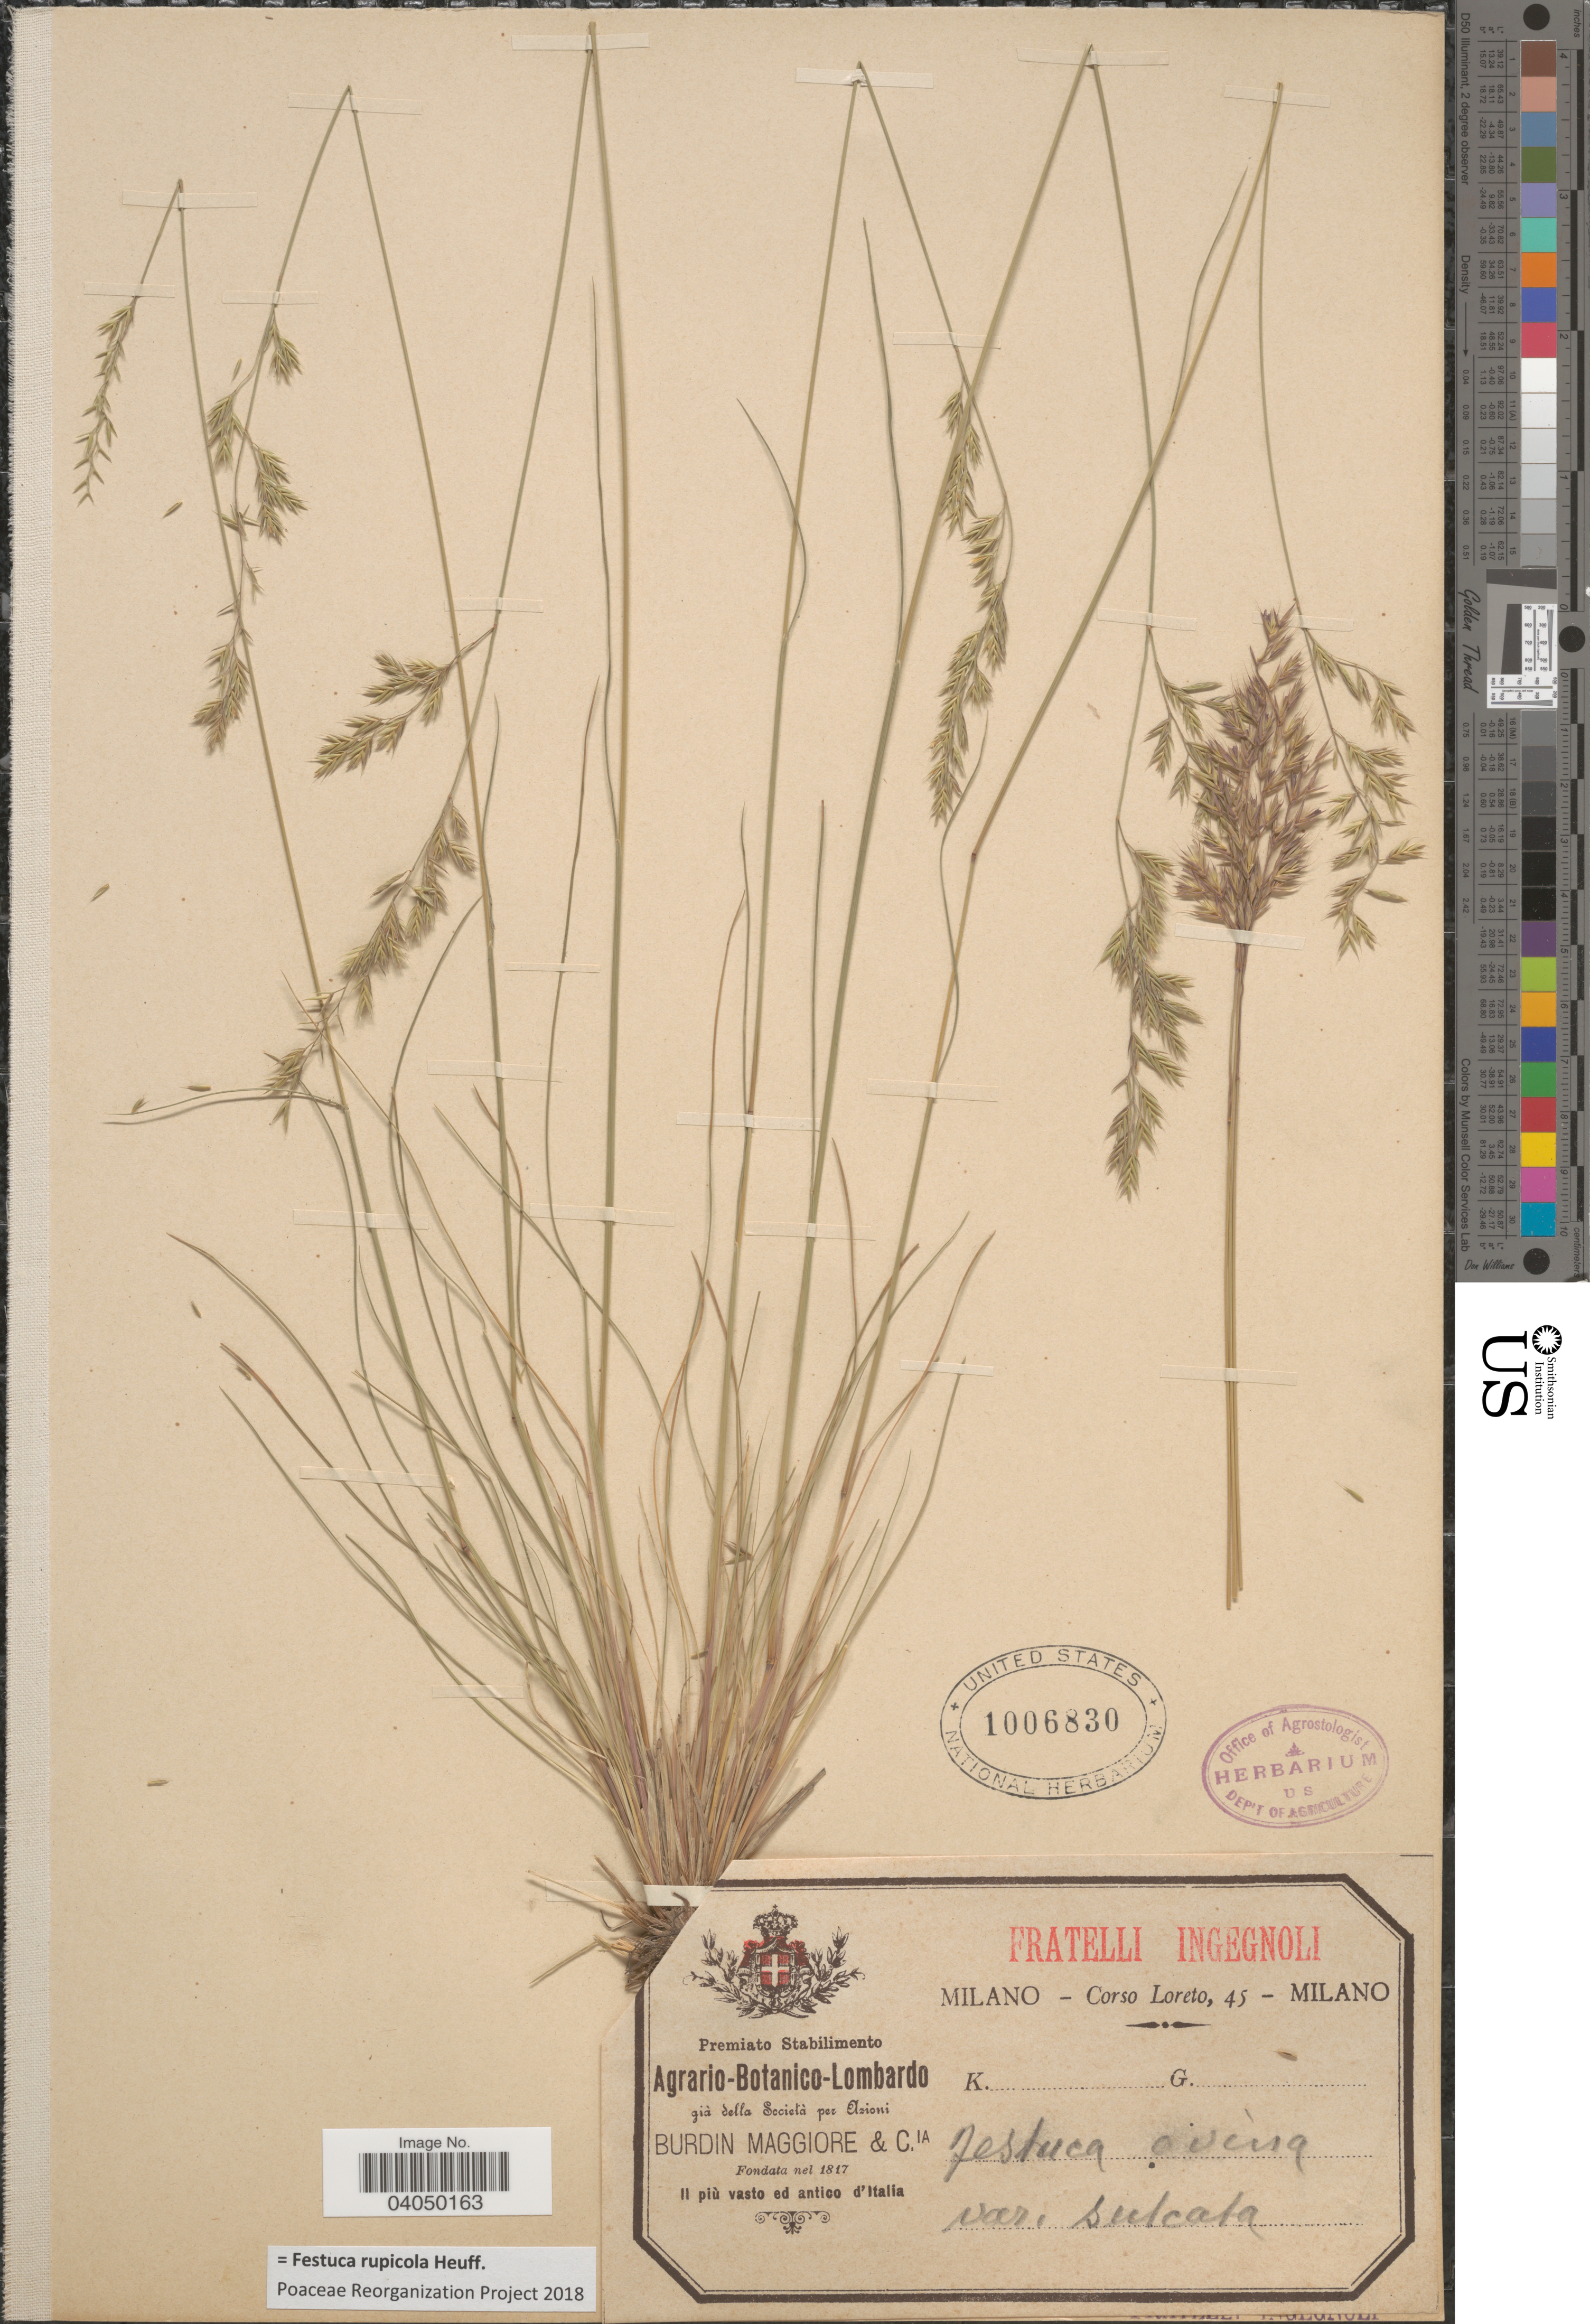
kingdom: Plantae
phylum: Tracheophyta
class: Liliopsida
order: Poales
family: Poaceae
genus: Festuca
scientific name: Festuca rupicola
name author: Heuff.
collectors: Loreto, C.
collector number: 45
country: Italy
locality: Milano.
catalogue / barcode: US 1006830